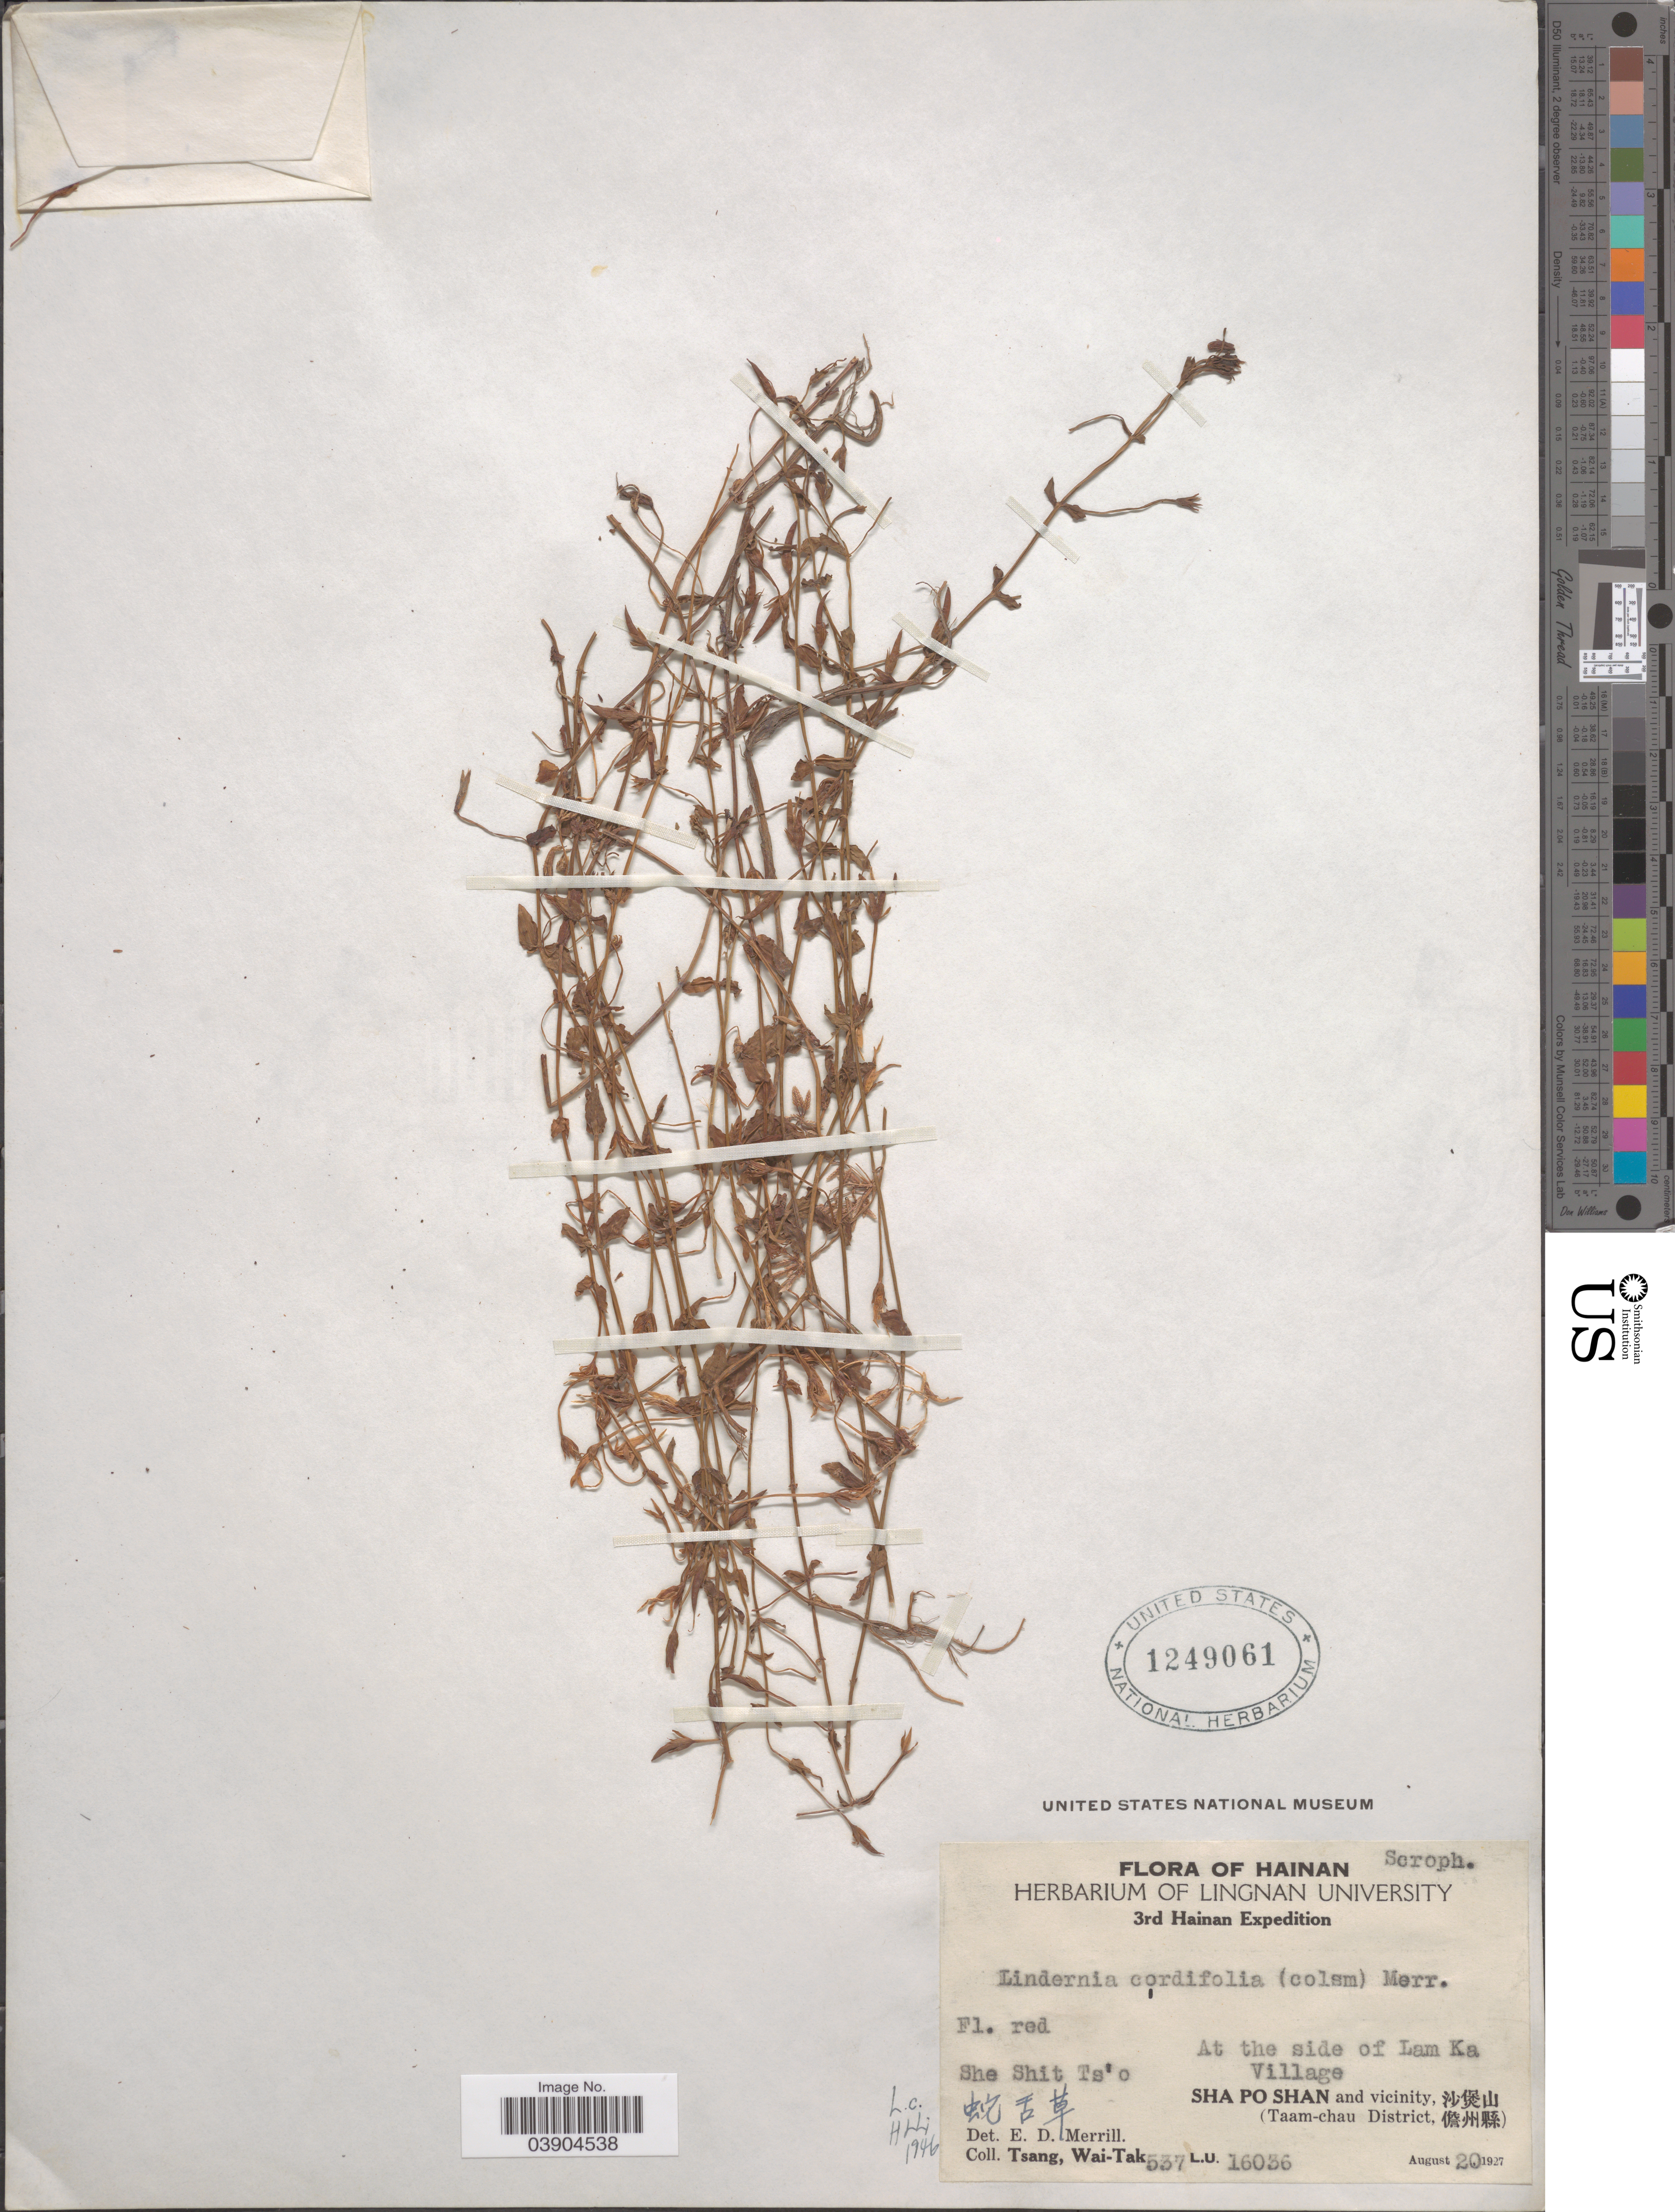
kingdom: Plantae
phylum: Tracheophyta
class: Magnoliopsida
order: Lamiales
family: Linderniaceae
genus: Lindernia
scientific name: Lindernia cordifolia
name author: (Colsm.) Merr.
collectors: W. T. Tsang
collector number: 537L.U.16036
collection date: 1927-08-20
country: China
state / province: Hainan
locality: At the side of Lam Ka Village. She Shit Ts'o. Sha Po Shan and vicinity, X. (Taam-chau District, X).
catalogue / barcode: US 1249061